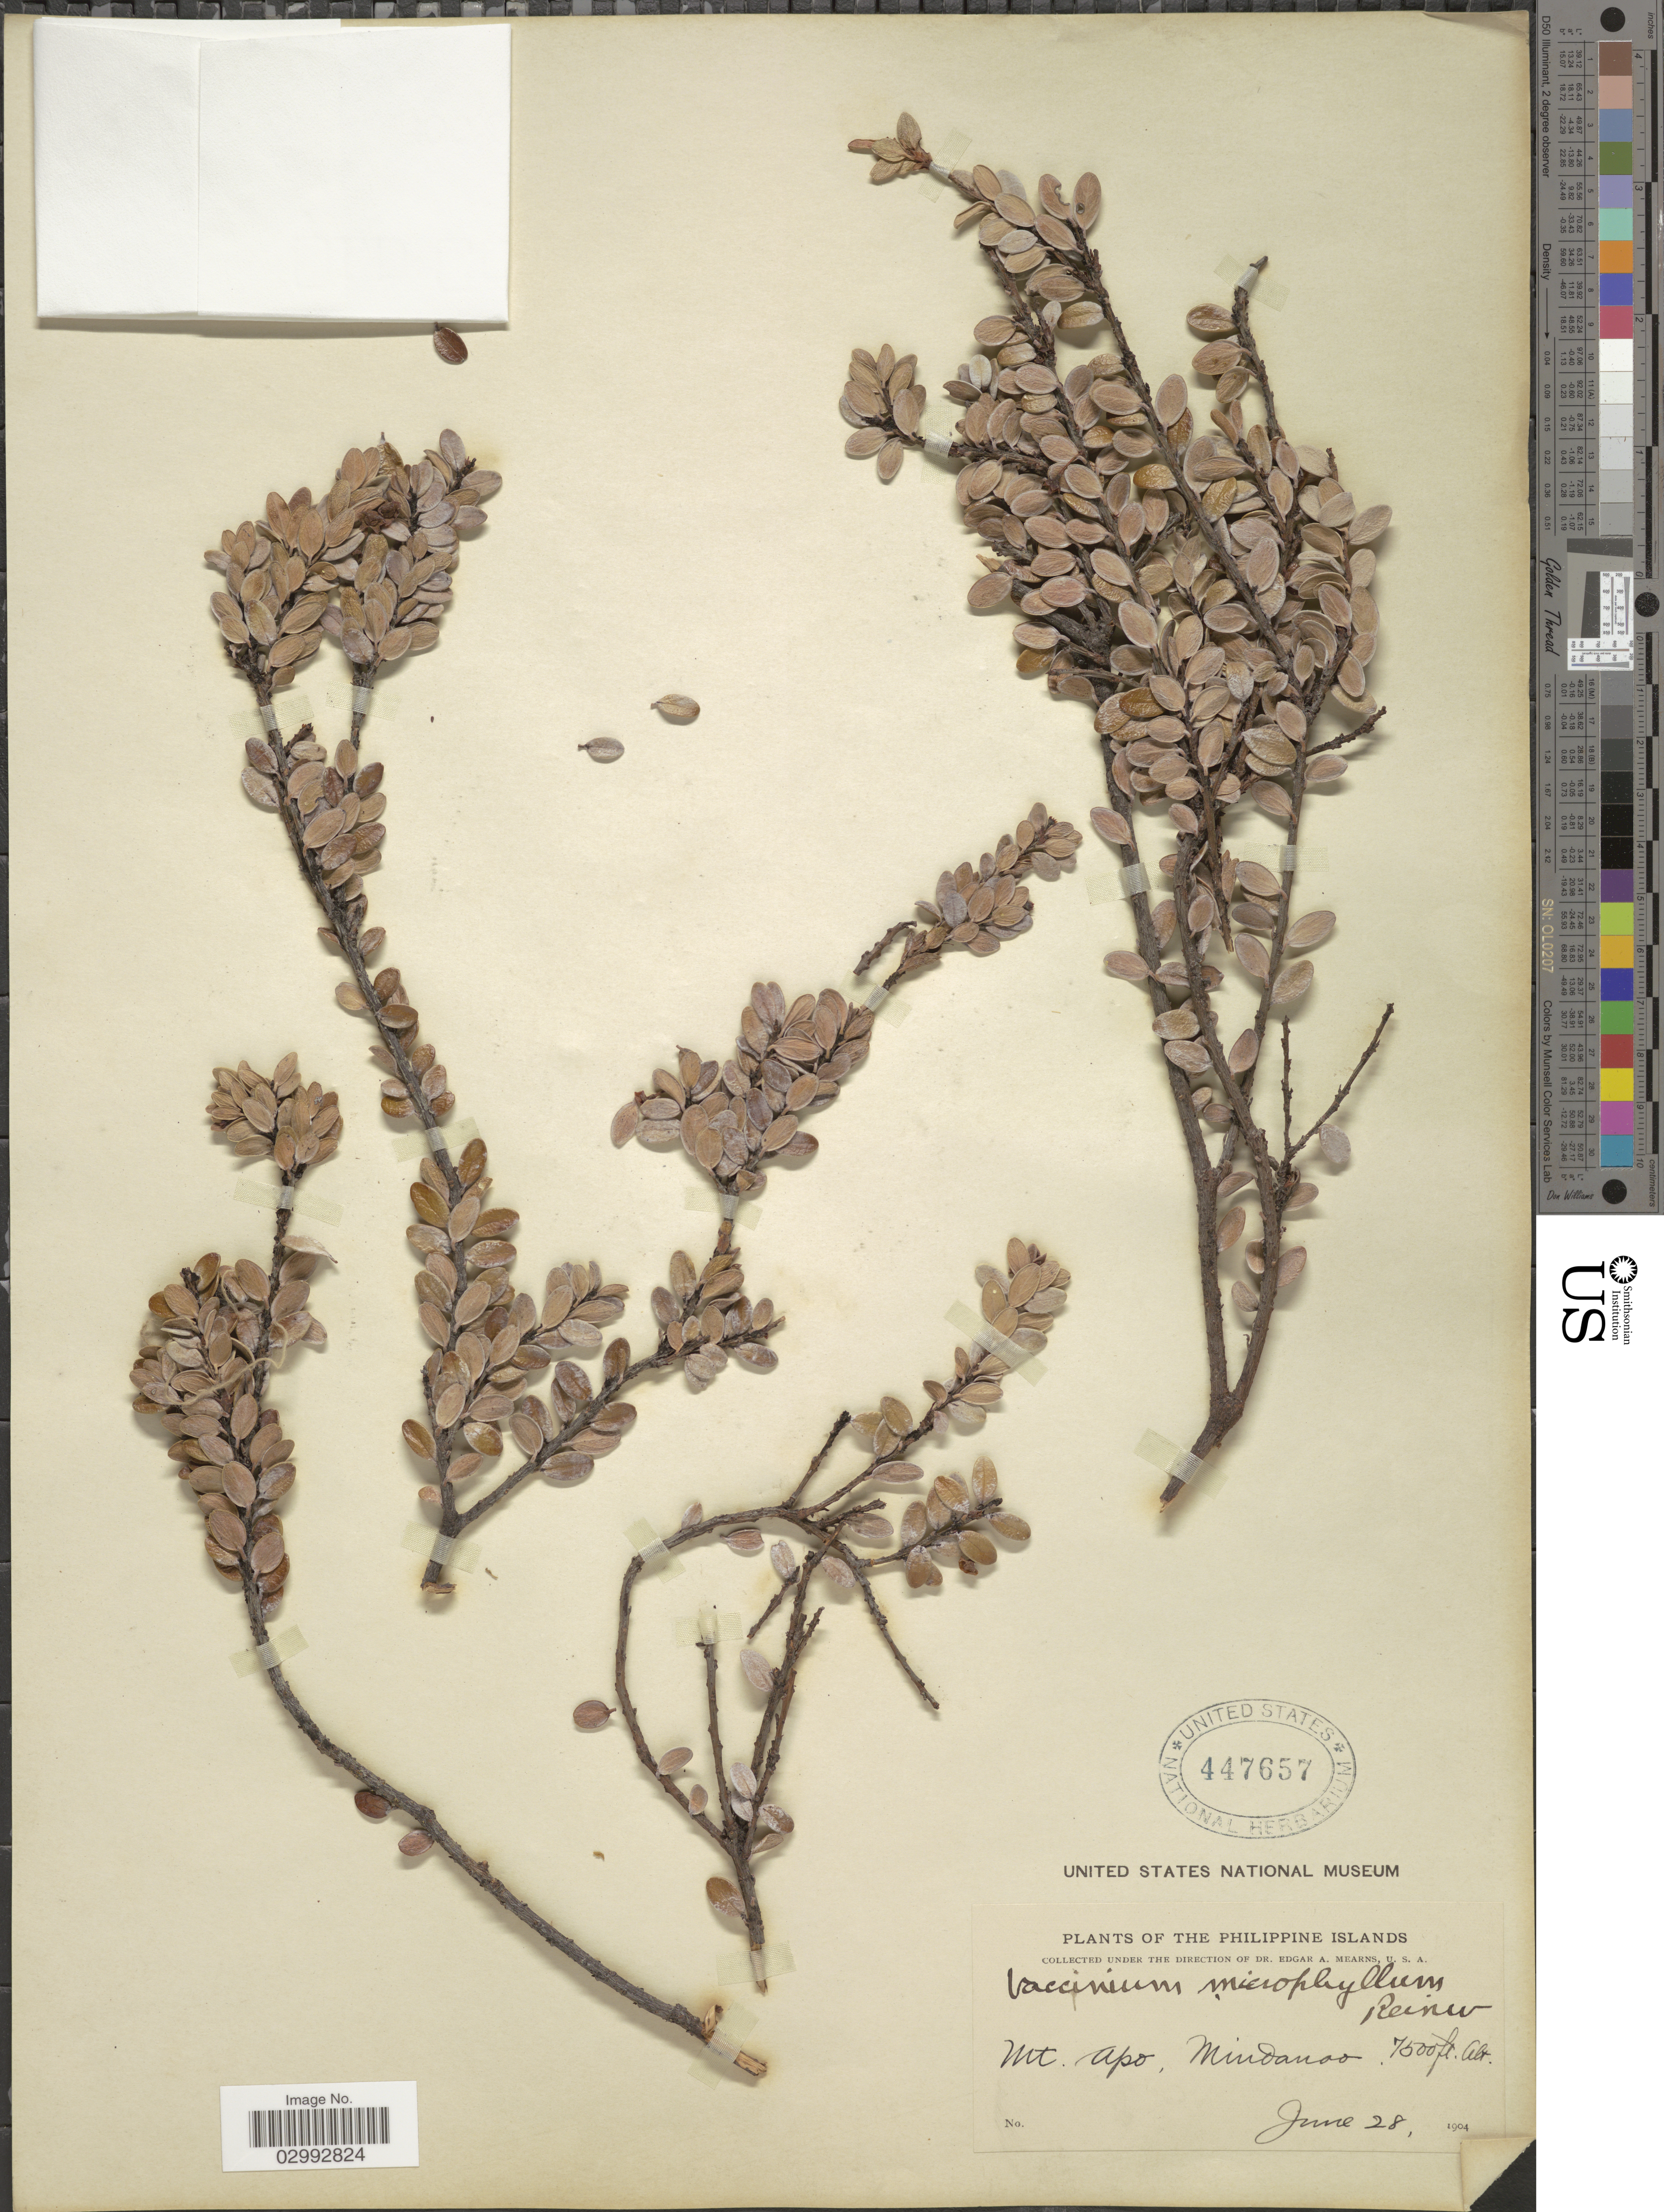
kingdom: Plantae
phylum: Tracheophyta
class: Magnoliopsida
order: Ericales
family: Ericaceae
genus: Vaccinium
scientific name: Vaccinium microphyllum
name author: Reinw. ex Blume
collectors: E. A. Mearns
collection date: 1904-06-28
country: Philippines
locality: Philippine Islands. Mt. Apo, Mindanao.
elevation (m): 2286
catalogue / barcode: US 447657